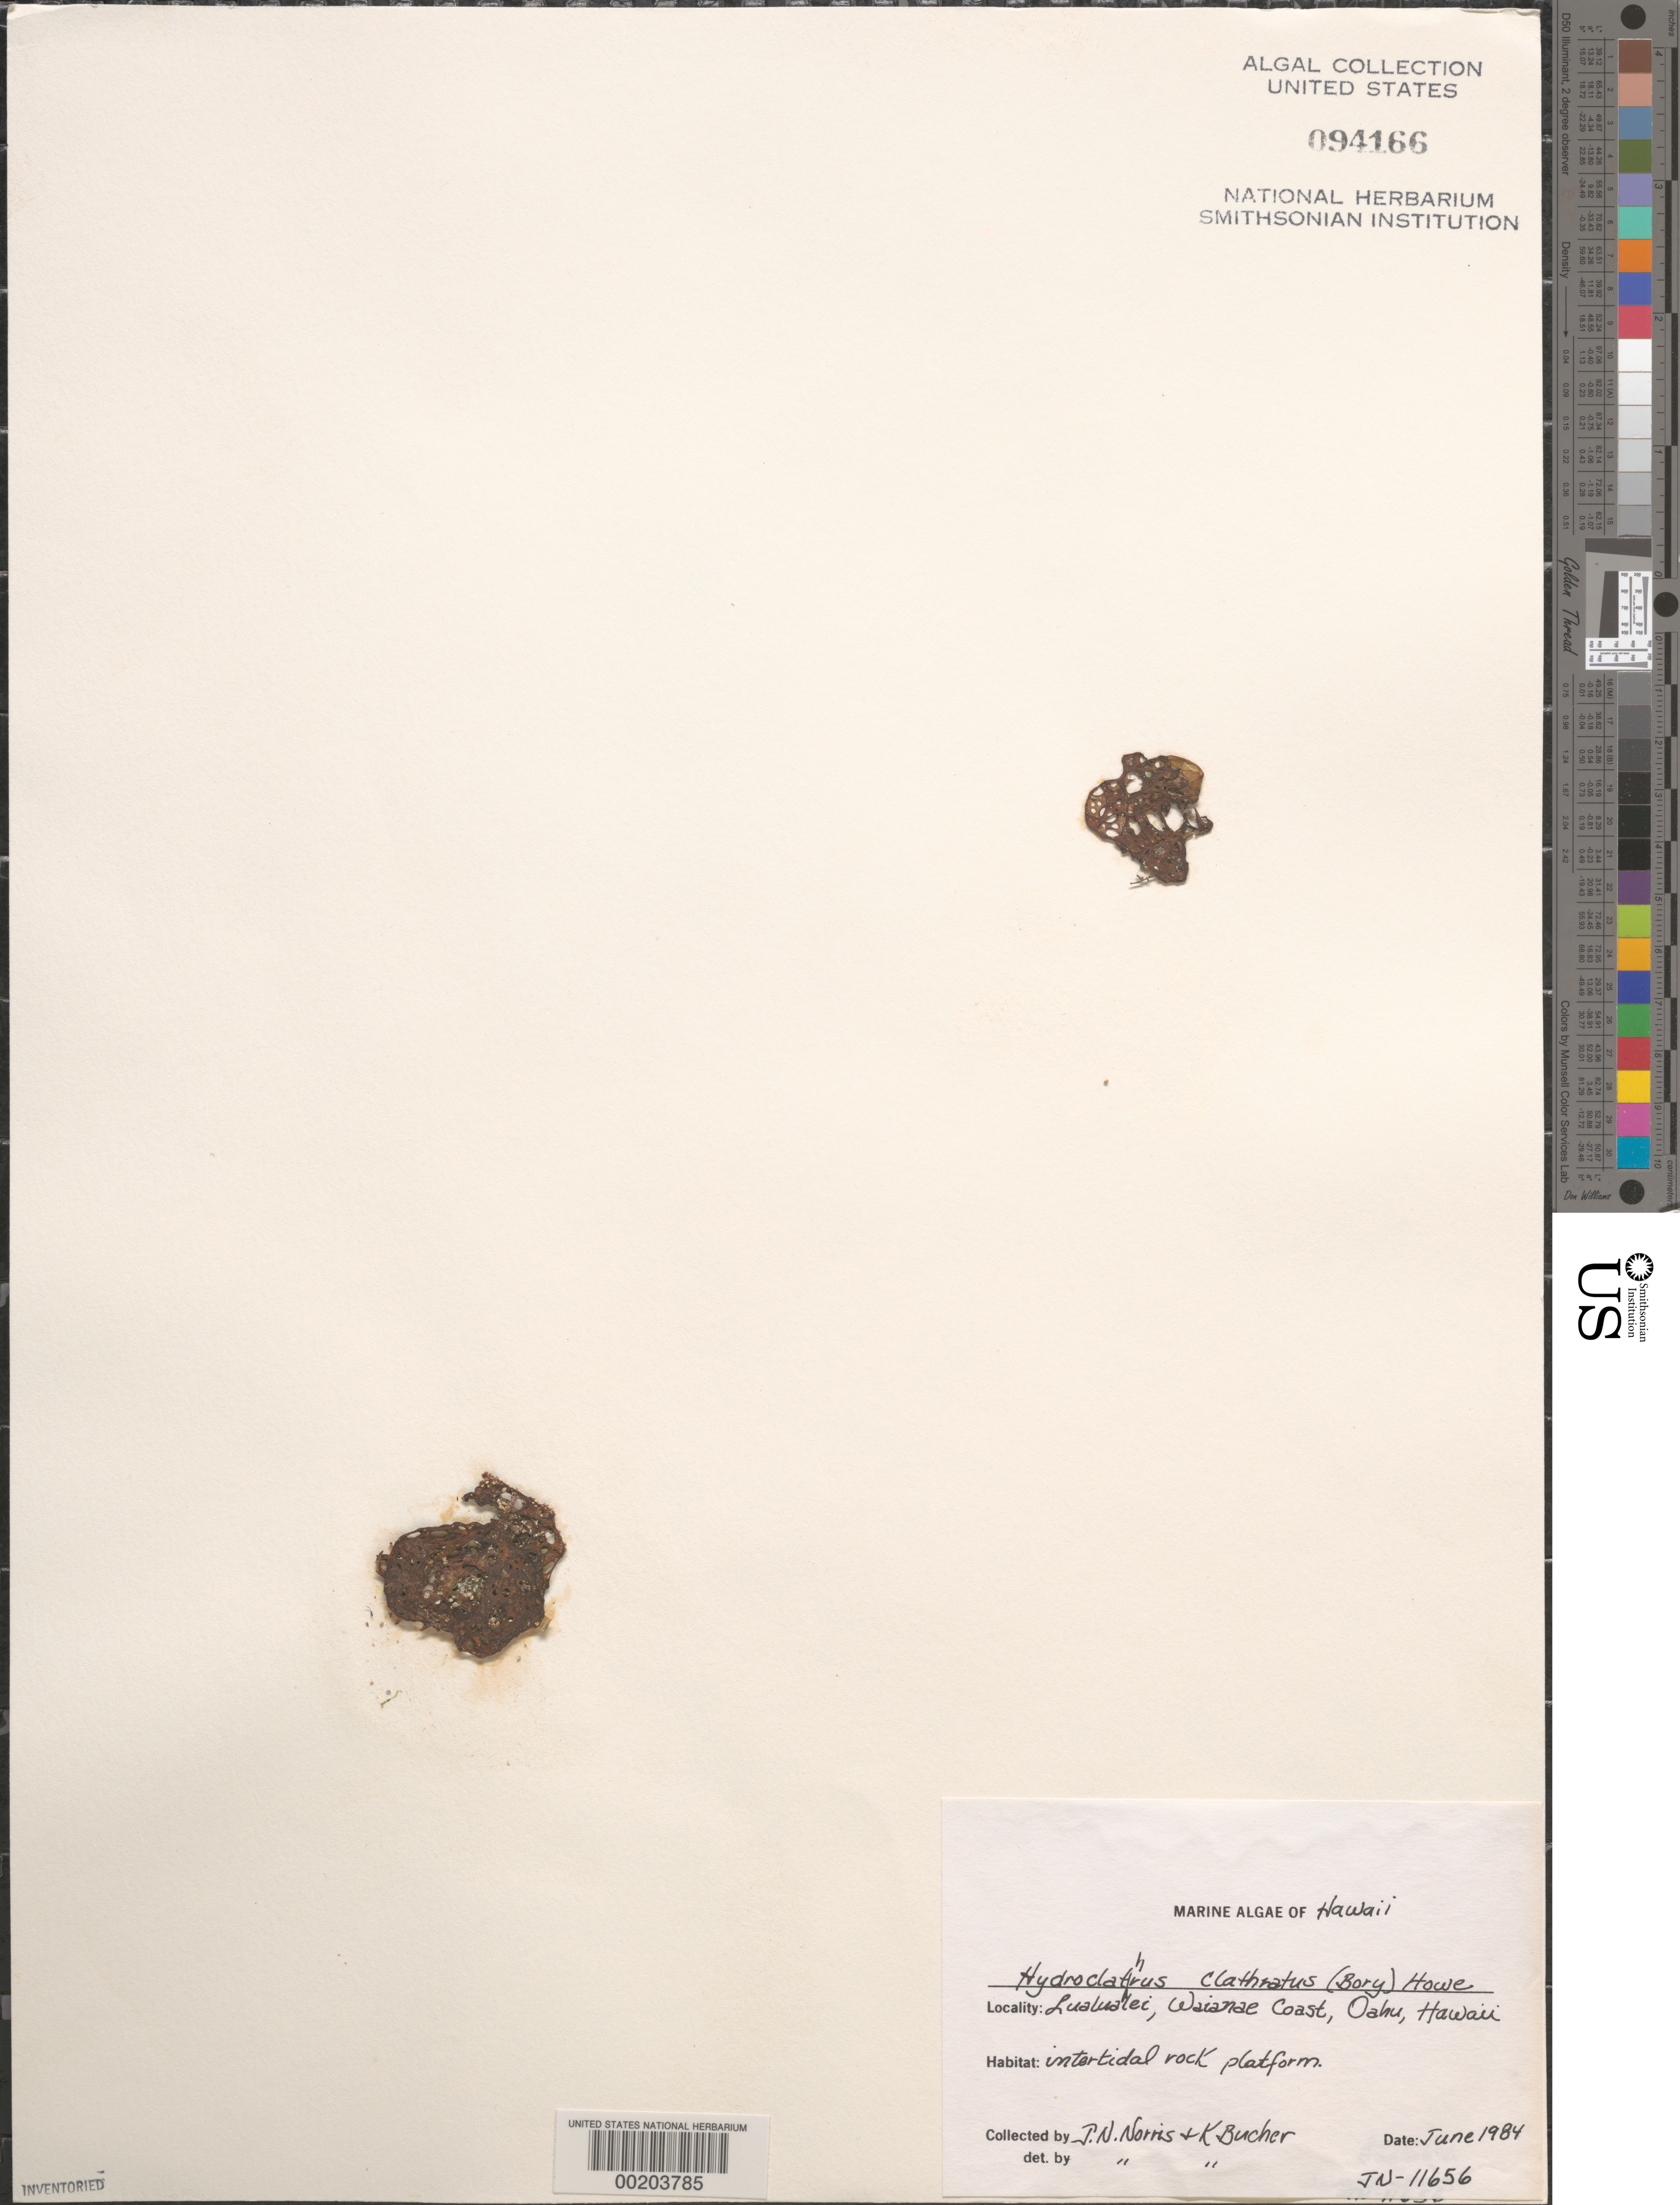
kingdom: Chromista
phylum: Ochrophyta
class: Phaeophyceae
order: Scytosiphonales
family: Scytosiphonaceae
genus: Hydroclathrus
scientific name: Hydroclathrus clathratus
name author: (C. Agardh) M. Howe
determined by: Norris, J. N.; Bucher, K. E.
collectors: J. N. Norris & K. E. Bucher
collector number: JN-11656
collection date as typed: Jun 1984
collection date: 1984-06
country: United States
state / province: Hawaii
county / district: Honolulu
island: Oahu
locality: Waianae coast, Lualualei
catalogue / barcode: US 94166